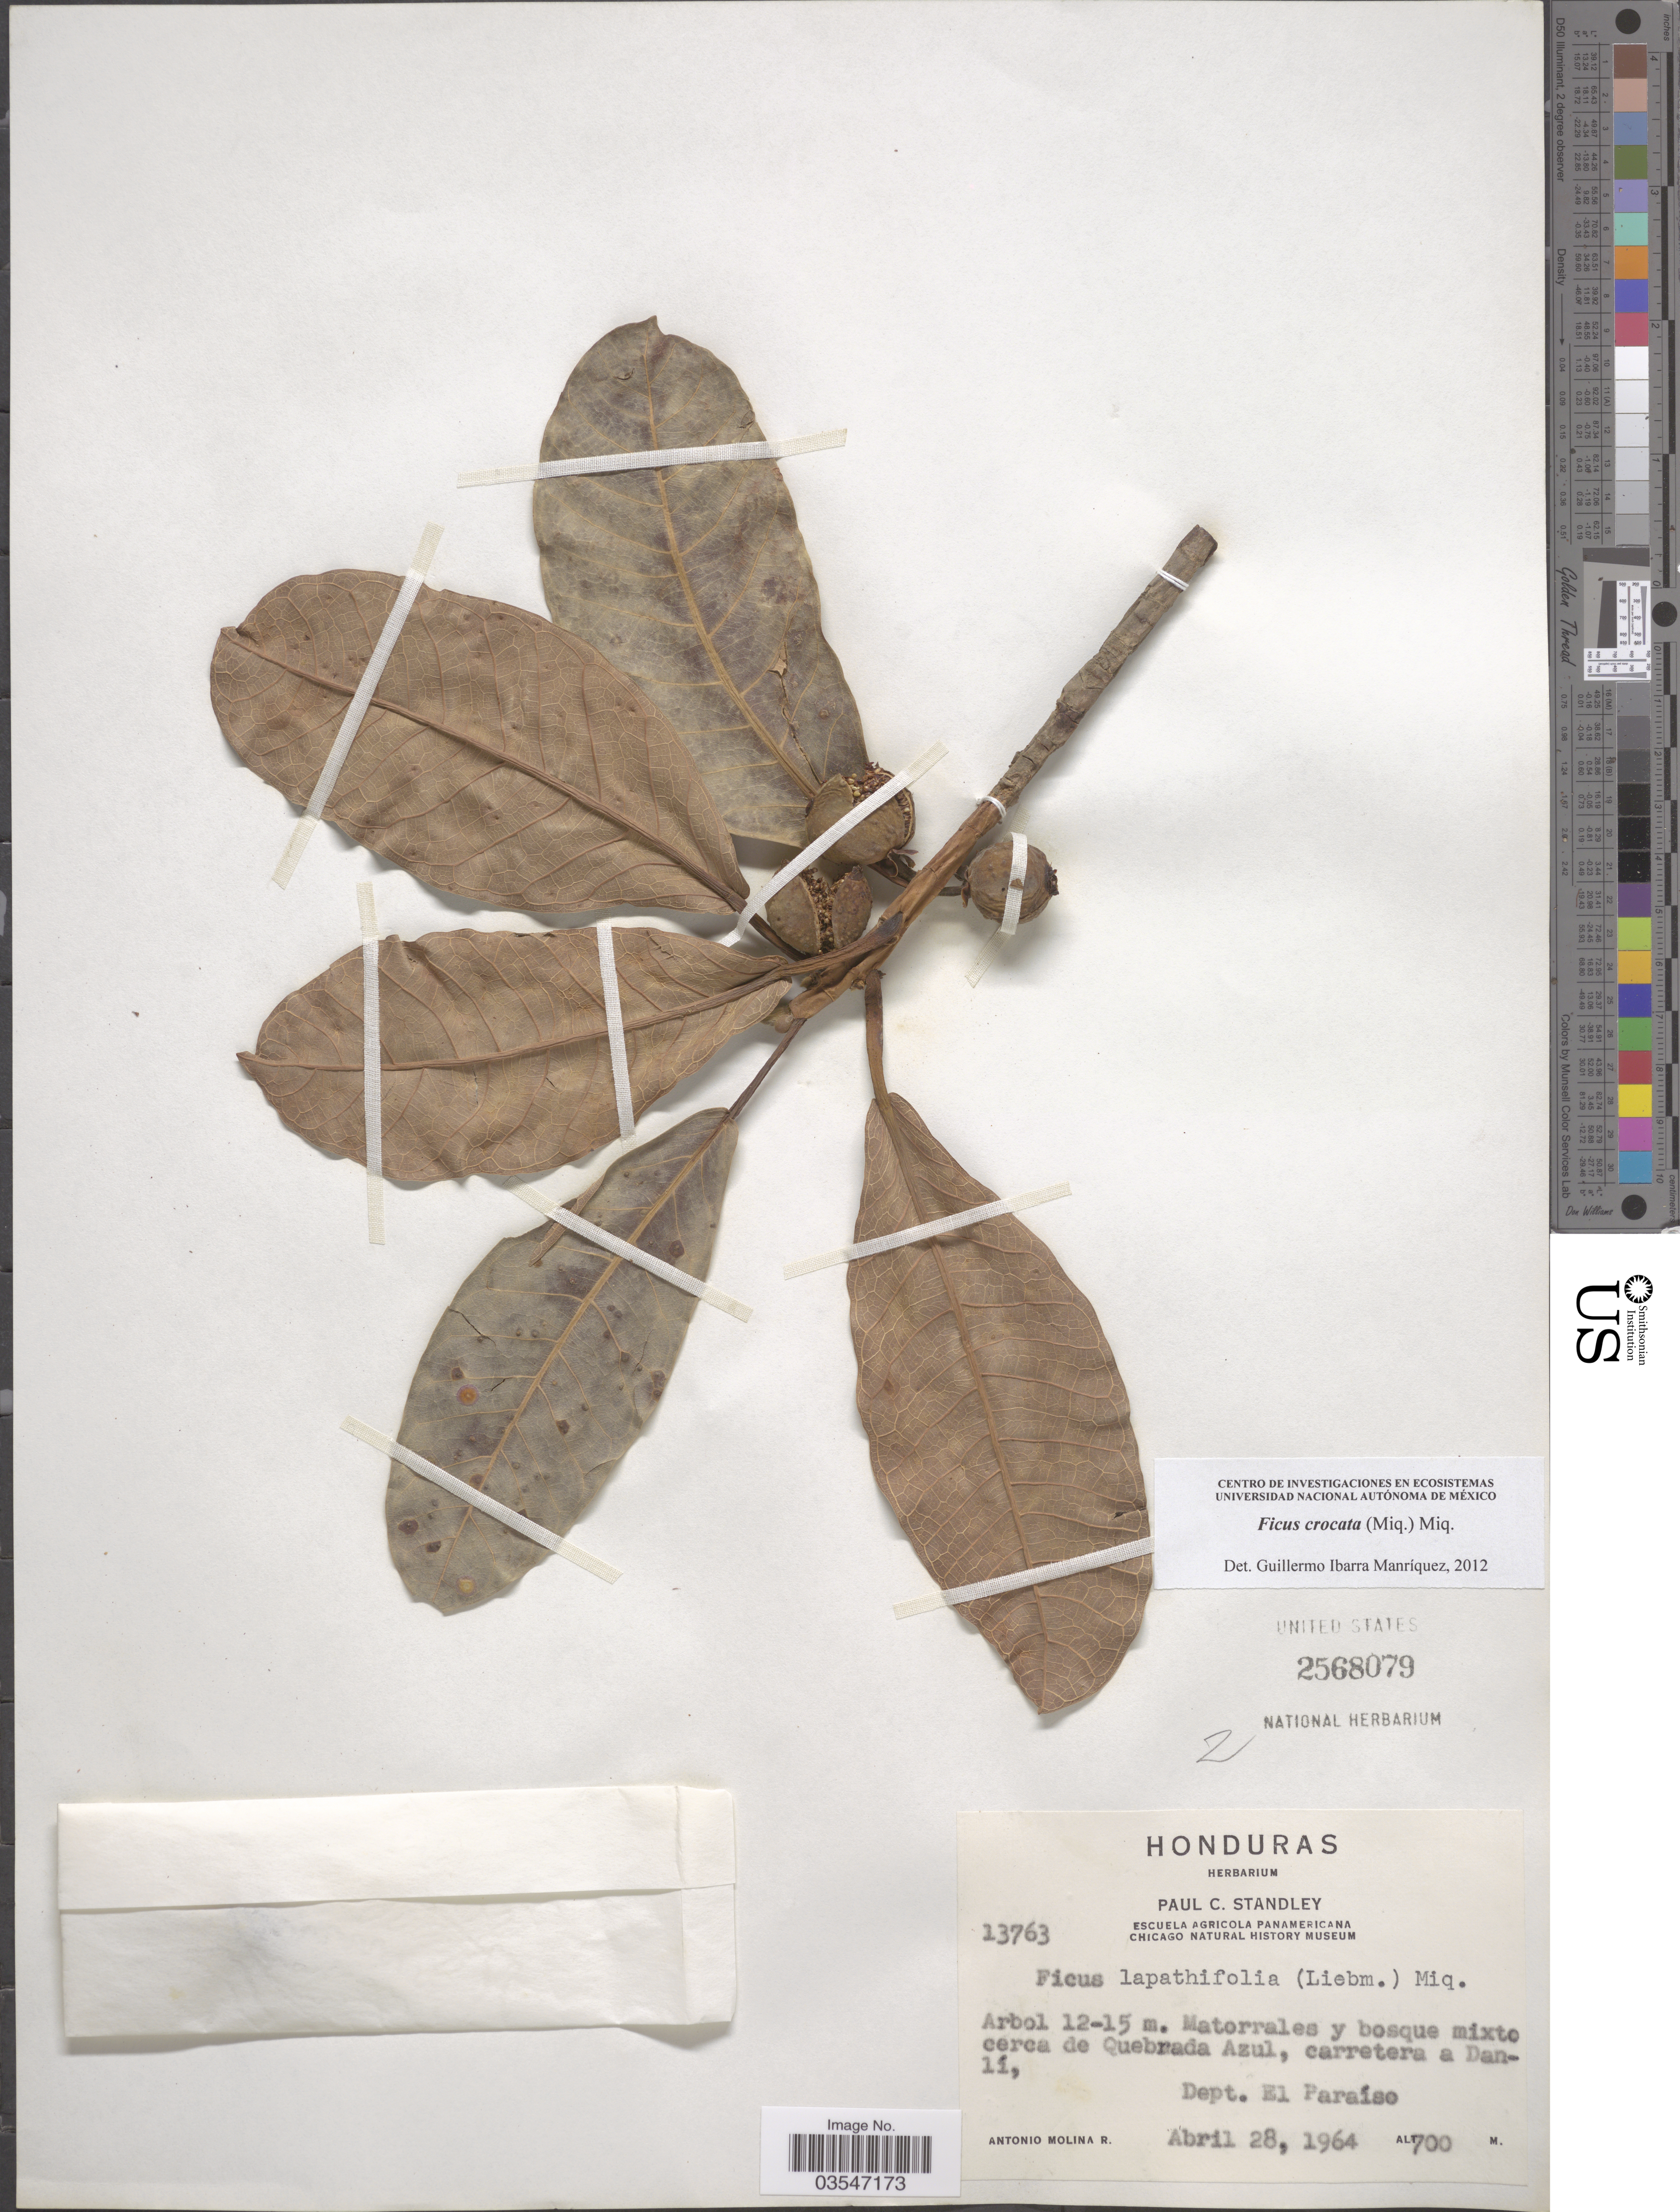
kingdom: Plantae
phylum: Tracheophyta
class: Magnoliopsida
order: Rosales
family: Moraceae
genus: Ficus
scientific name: Ficus crocata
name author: (Miq.) Miq.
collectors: A. Molina R.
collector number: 13763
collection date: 1964-04-28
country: Honduras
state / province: El Paraiso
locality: Matorrales y bosque mixto cerca de Quebrada Azul, carretera a Danlí, Dept. El Paraíso.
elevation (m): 700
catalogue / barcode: US 2568079